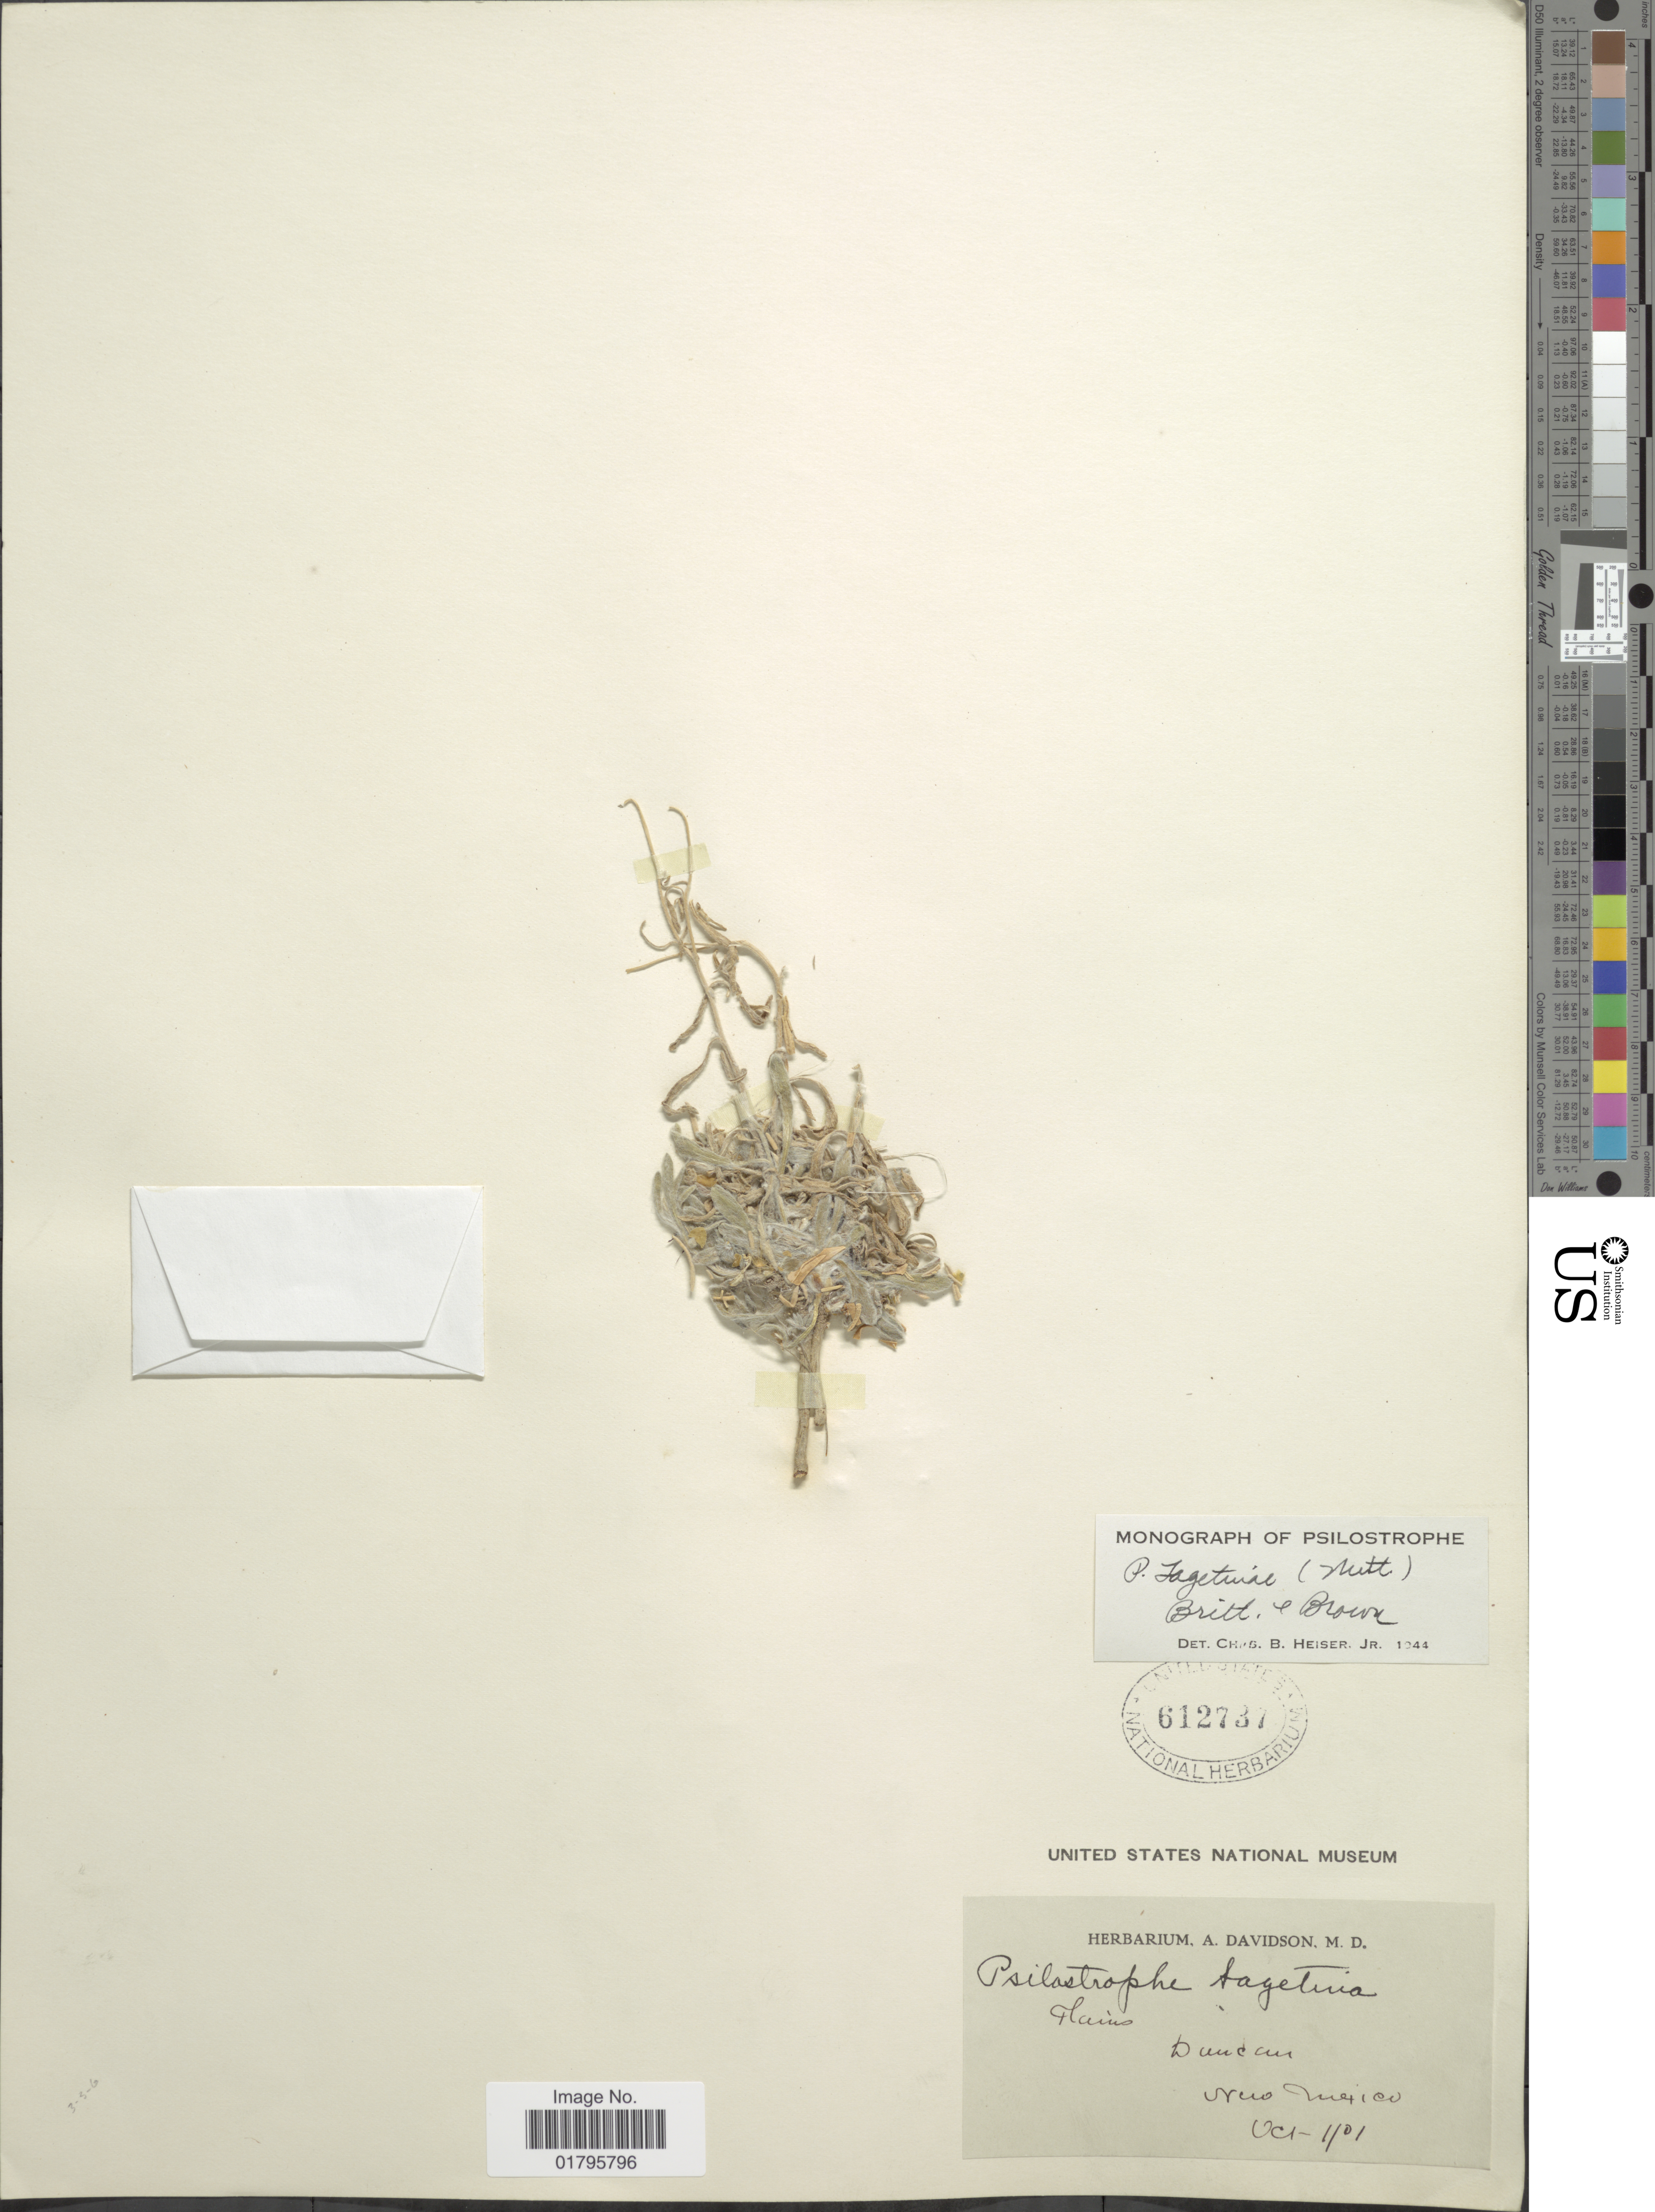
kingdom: Plantae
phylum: Tracheophyta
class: Magnoliopsida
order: Asterales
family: Asteraceae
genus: Psilostrophe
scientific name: Psilostrophe tagetina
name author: (Nutt.) Greene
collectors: ex herb. A. Davidson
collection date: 1901-10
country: United States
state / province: New Mexico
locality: Duncan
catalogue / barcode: US 612737